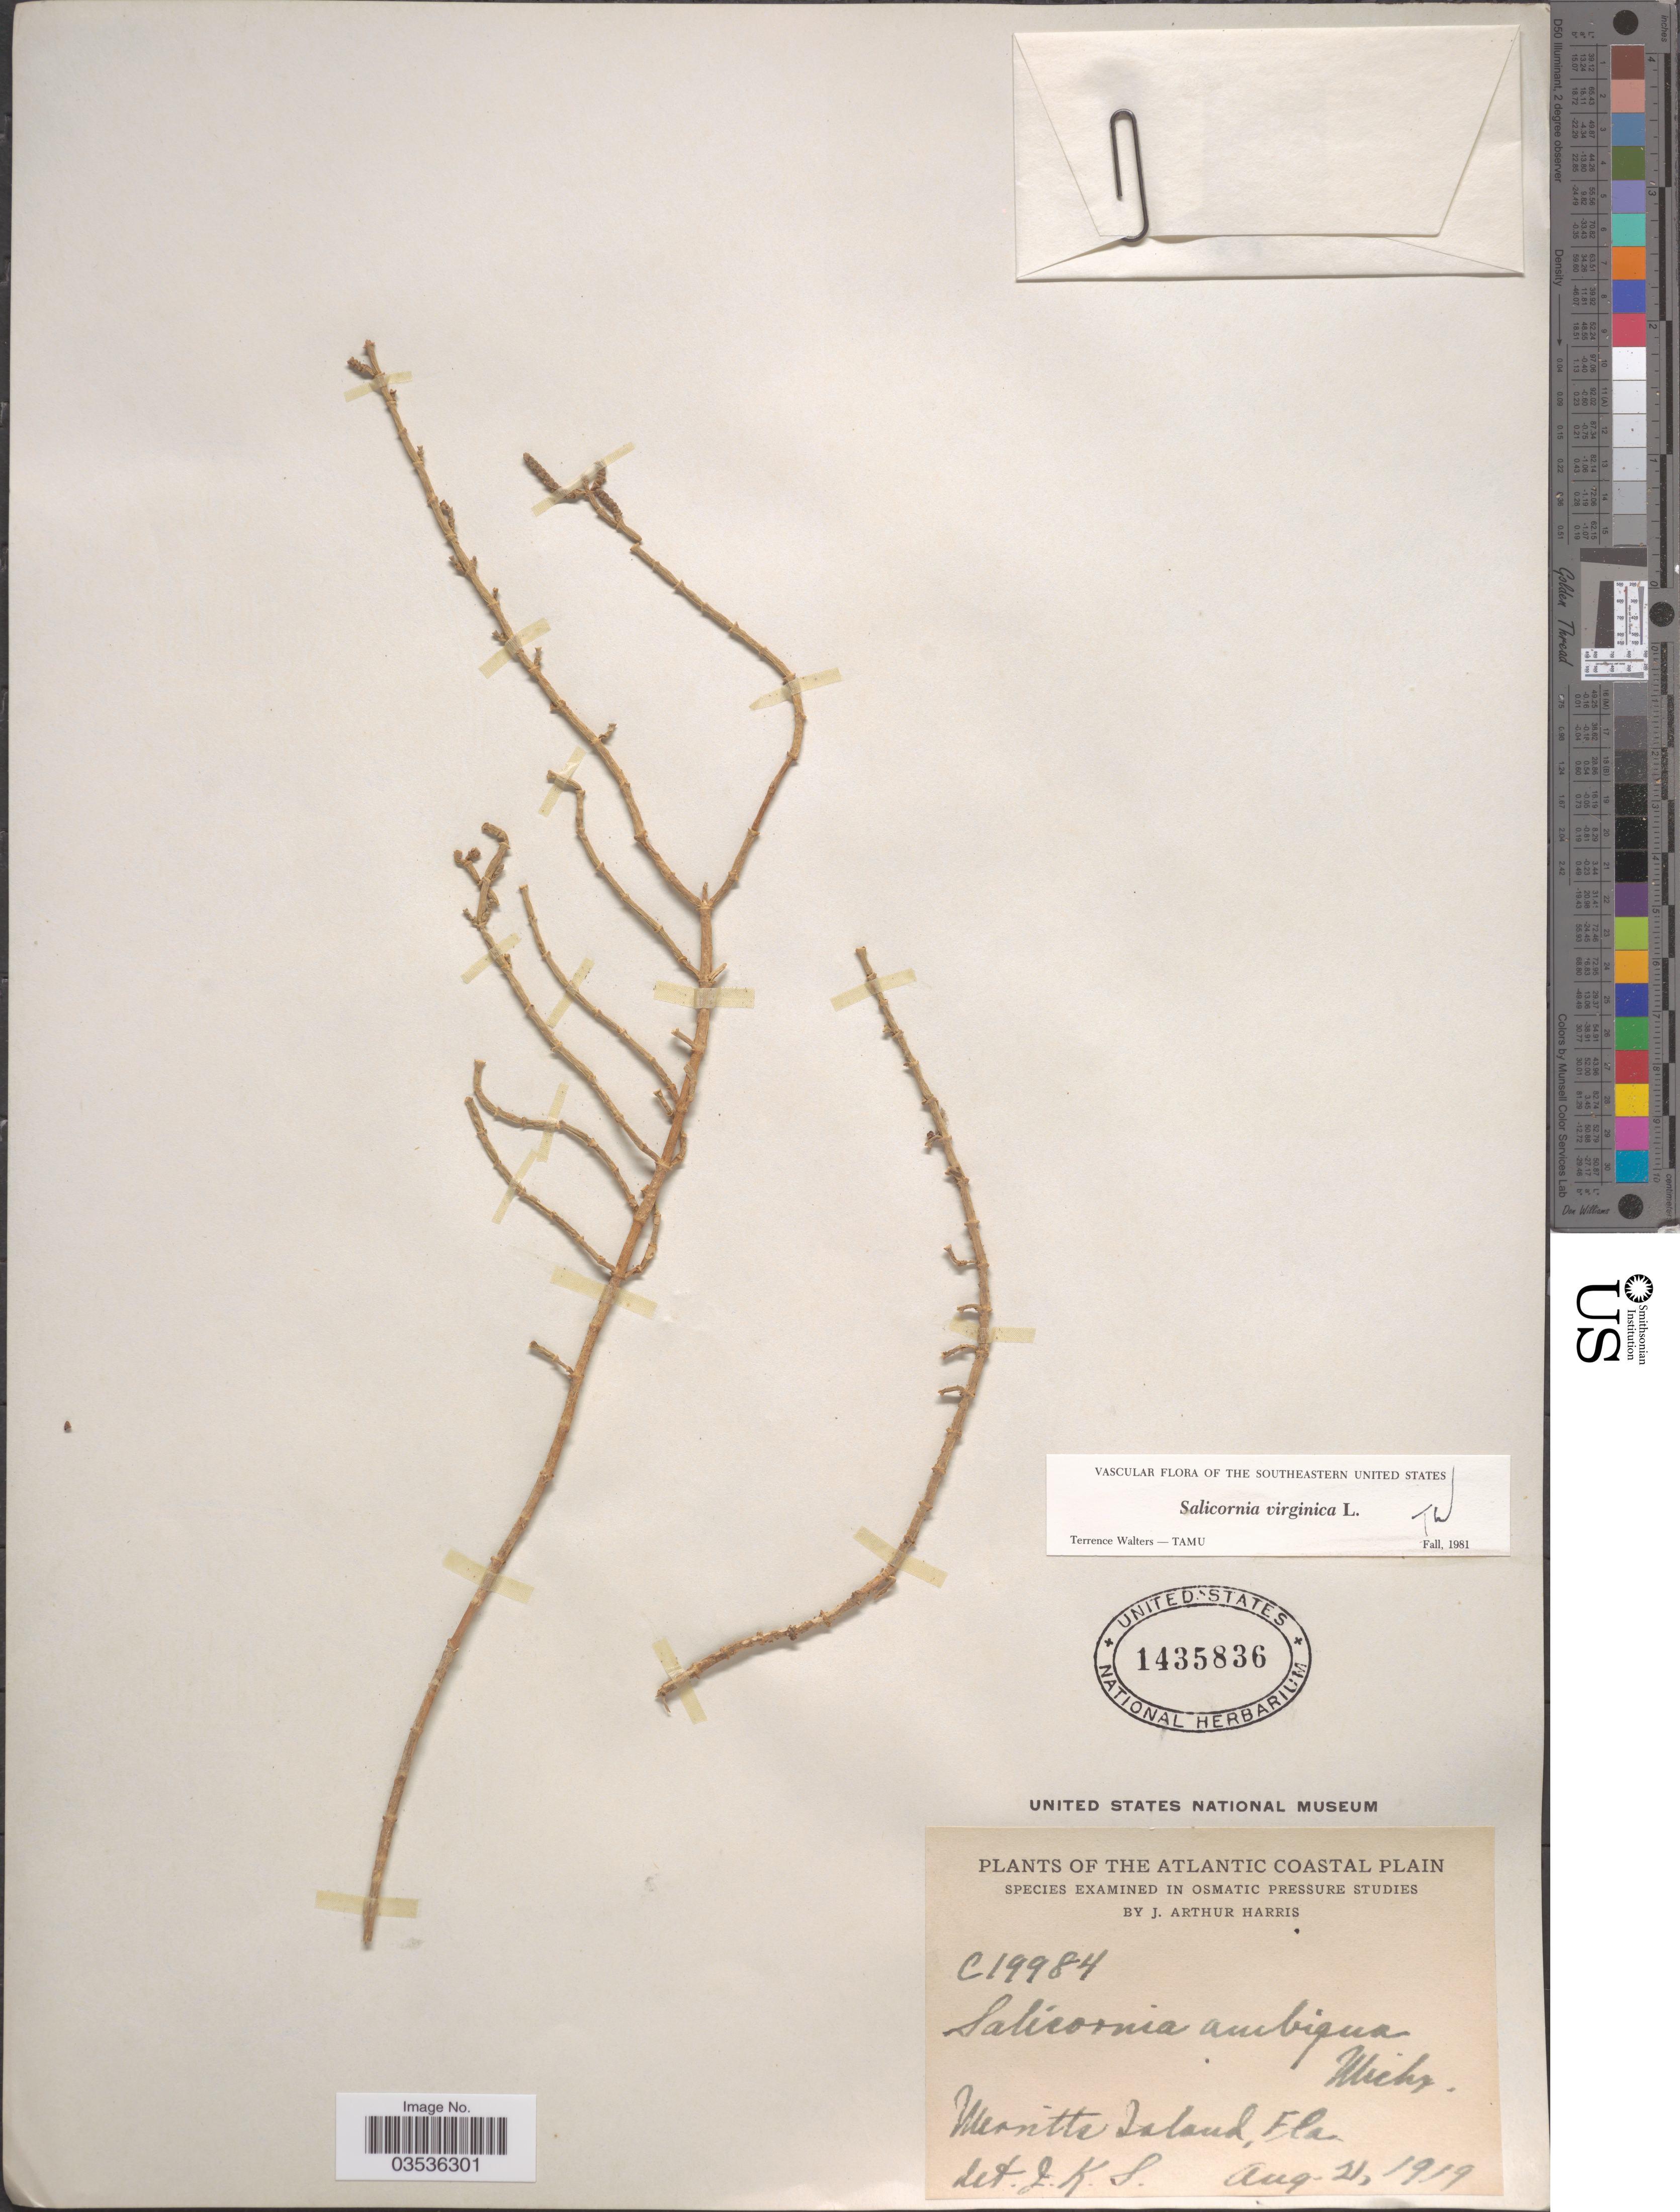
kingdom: Plantae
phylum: Tracheophyta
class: Magnoliopsida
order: Caryophyllales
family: Amaranthaceae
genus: Salicornia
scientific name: Salicornia ambigua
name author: Michx.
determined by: Strong, Mark T., (BOT), Smithsonian Institution - National Museum of Natural History (UNITED STATES)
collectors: J. A. Harris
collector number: C19984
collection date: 1919-08-21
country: United States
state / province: Florida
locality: The Atlantic Coastal Plain. Merritts Island.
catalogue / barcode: US 1435836